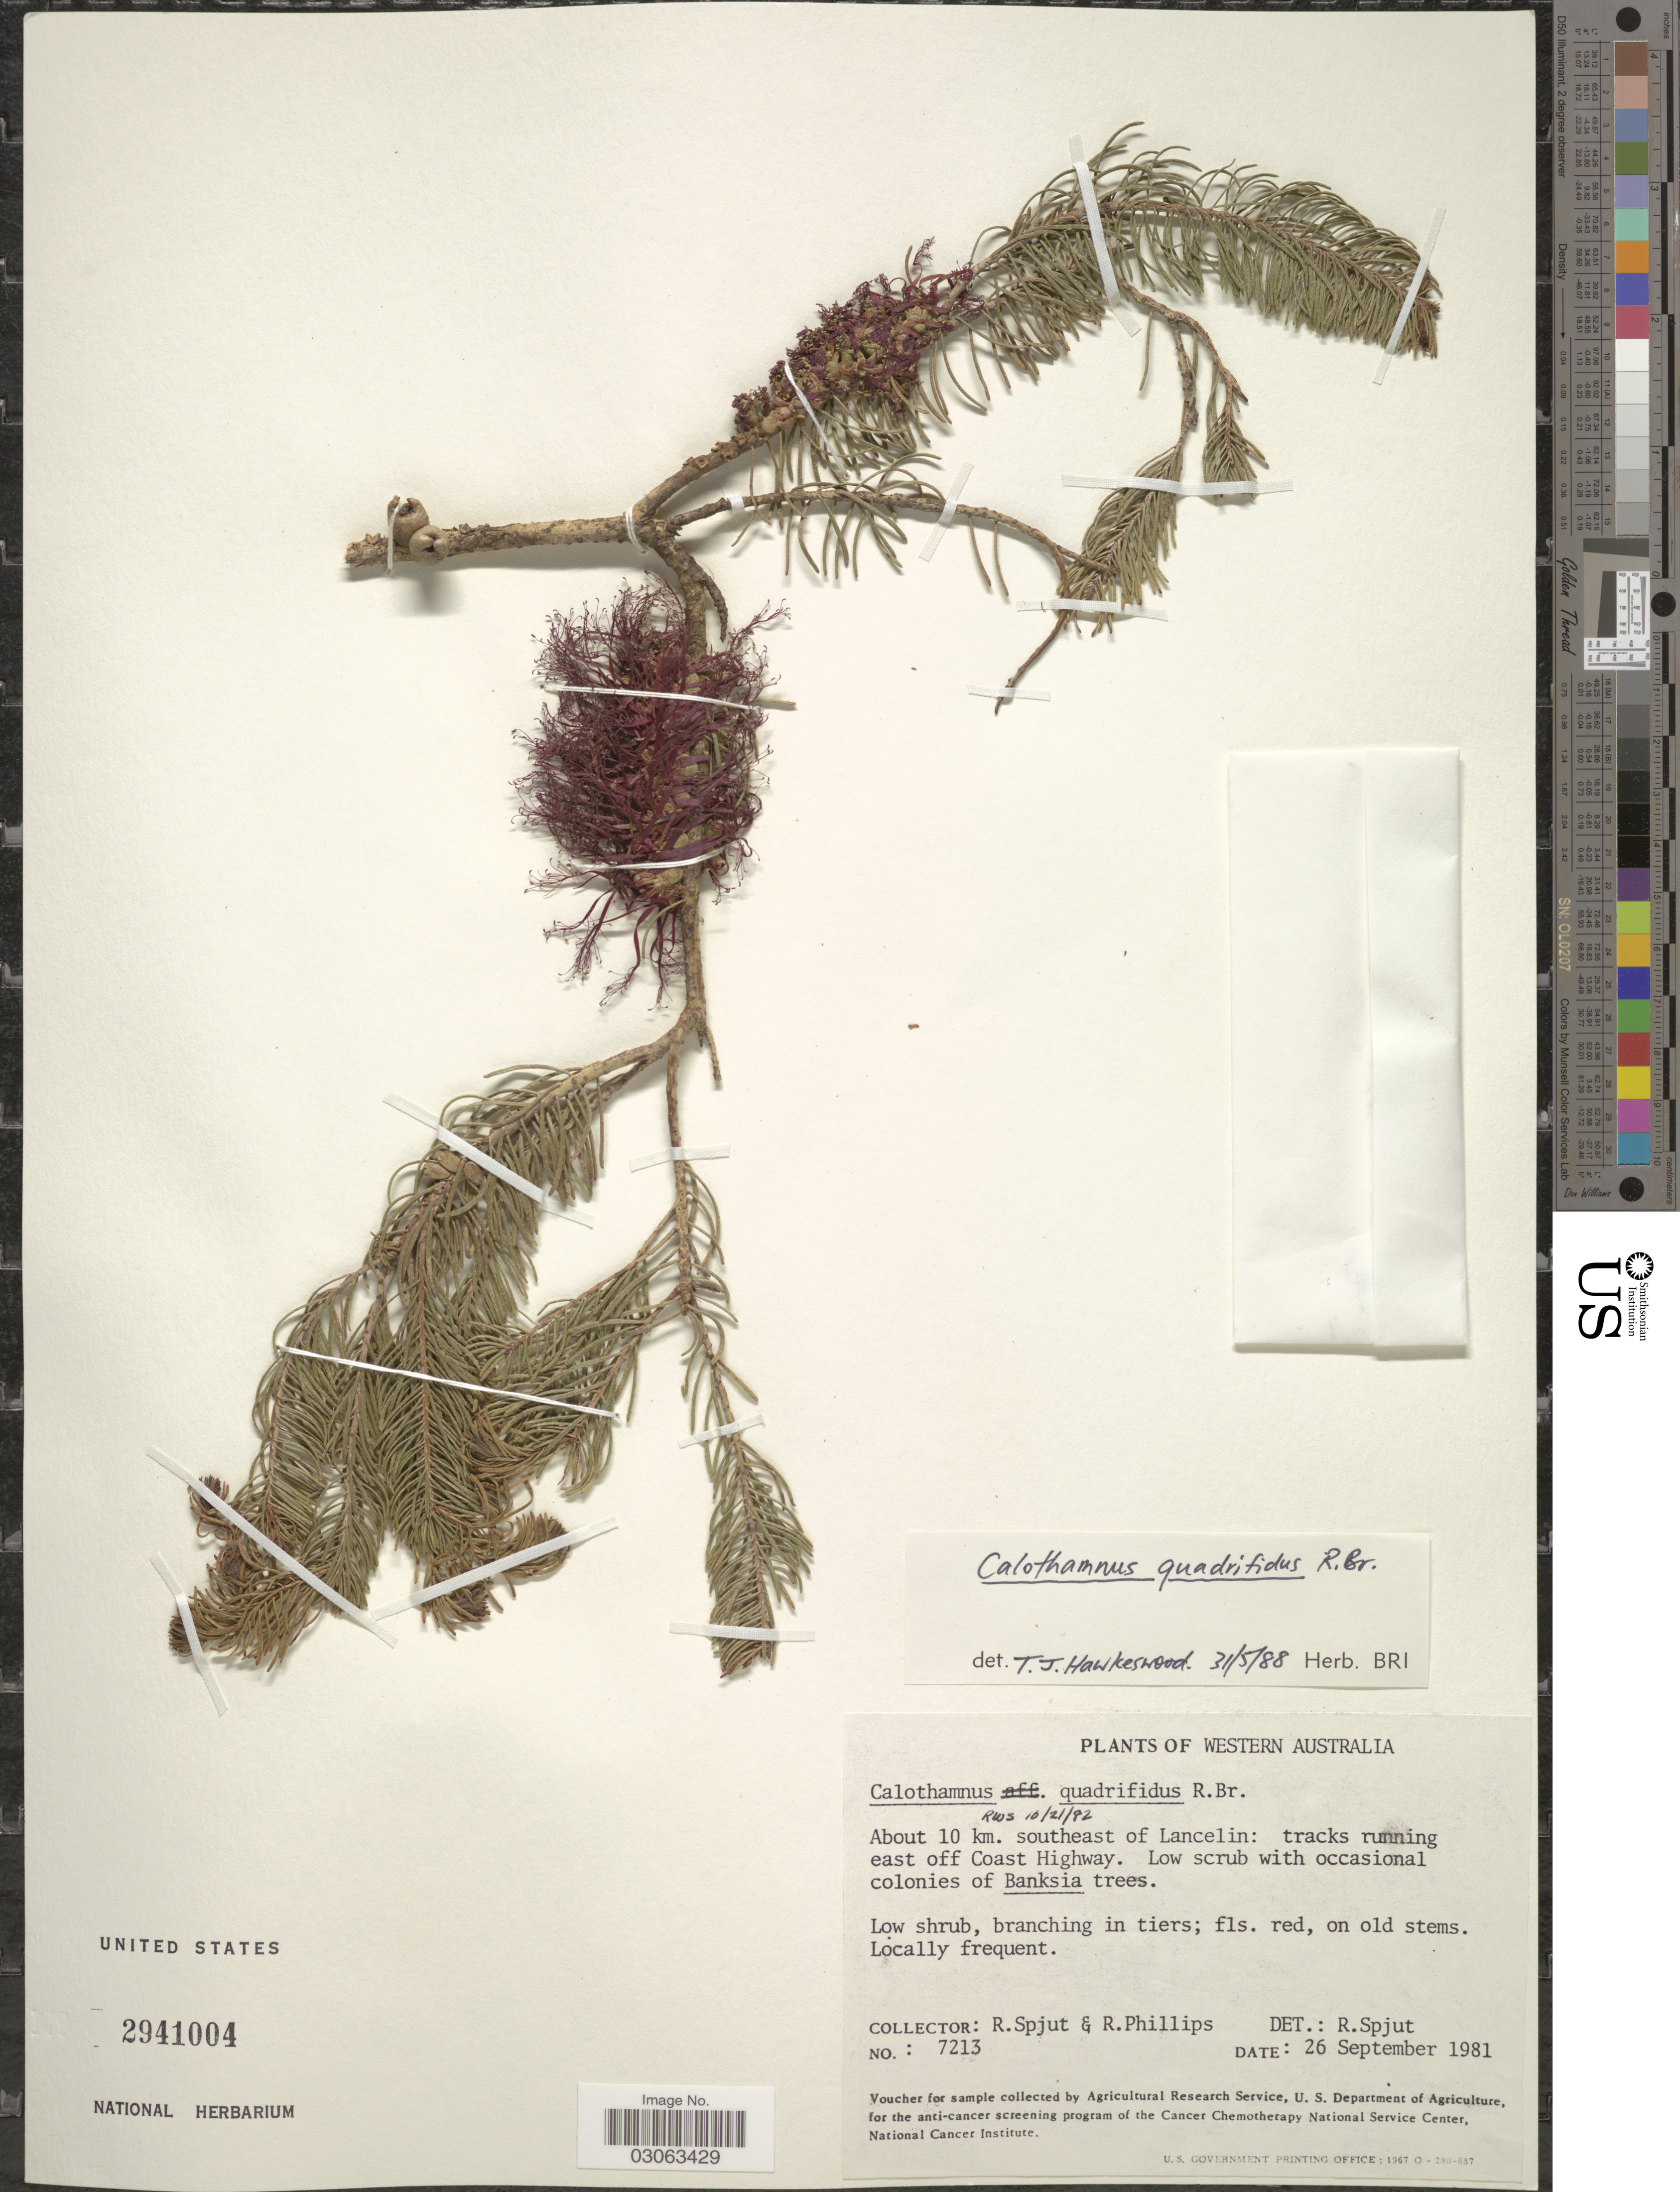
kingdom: Plantae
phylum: Tracheophyta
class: Magnoliopsida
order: Myrtales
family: Myrtaceae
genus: Calothamnus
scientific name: Calothamnus quadrifidus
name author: R. Br.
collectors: R. Spjut & R. Phillips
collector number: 7213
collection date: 1981-09-26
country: Australia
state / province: Western Australia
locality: About 10 km. southeast of Lancelin: tracks running east off Coast Highway.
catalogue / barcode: US 2941004